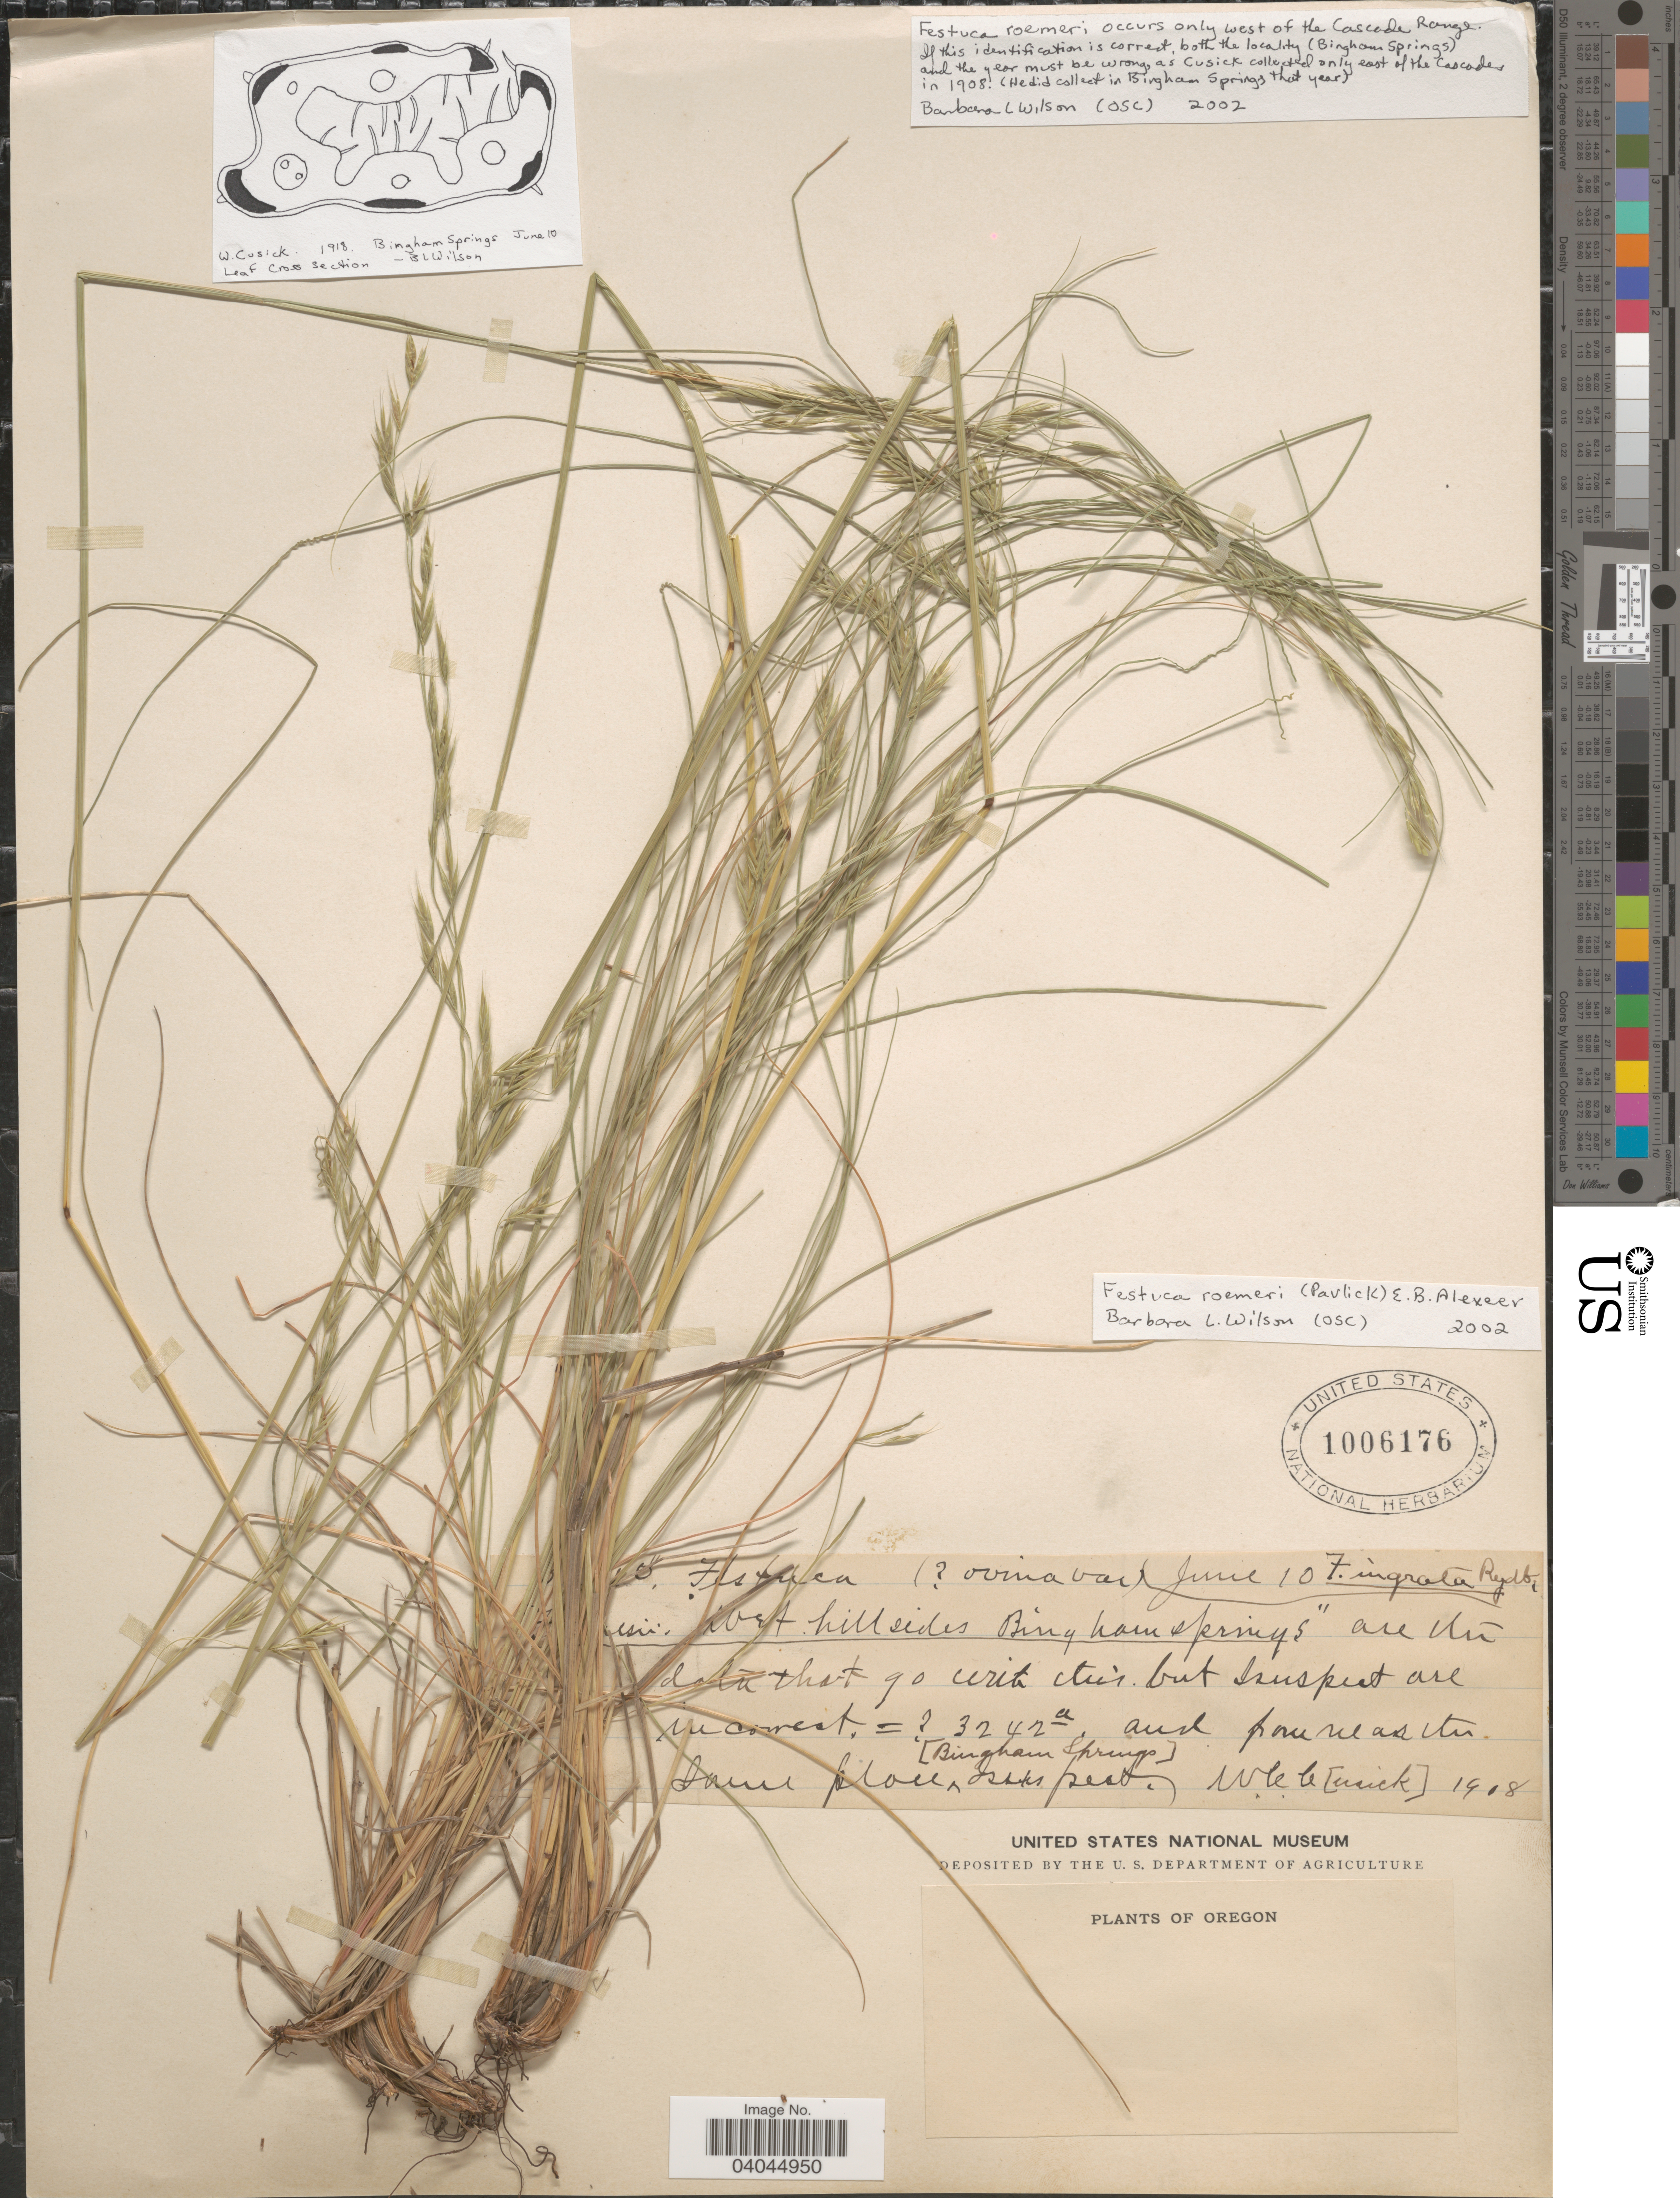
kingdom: Plantae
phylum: Tracheophyta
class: Liliopsida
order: Poales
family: Poaceae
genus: Festuca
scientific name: Festuca roemeri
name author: (Pavlick) E.B. Alexeev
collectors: W. C. Cusick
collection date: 1918-06-10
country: United States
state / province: Oregon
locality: Bingham Springs.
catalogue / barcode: US 1006176